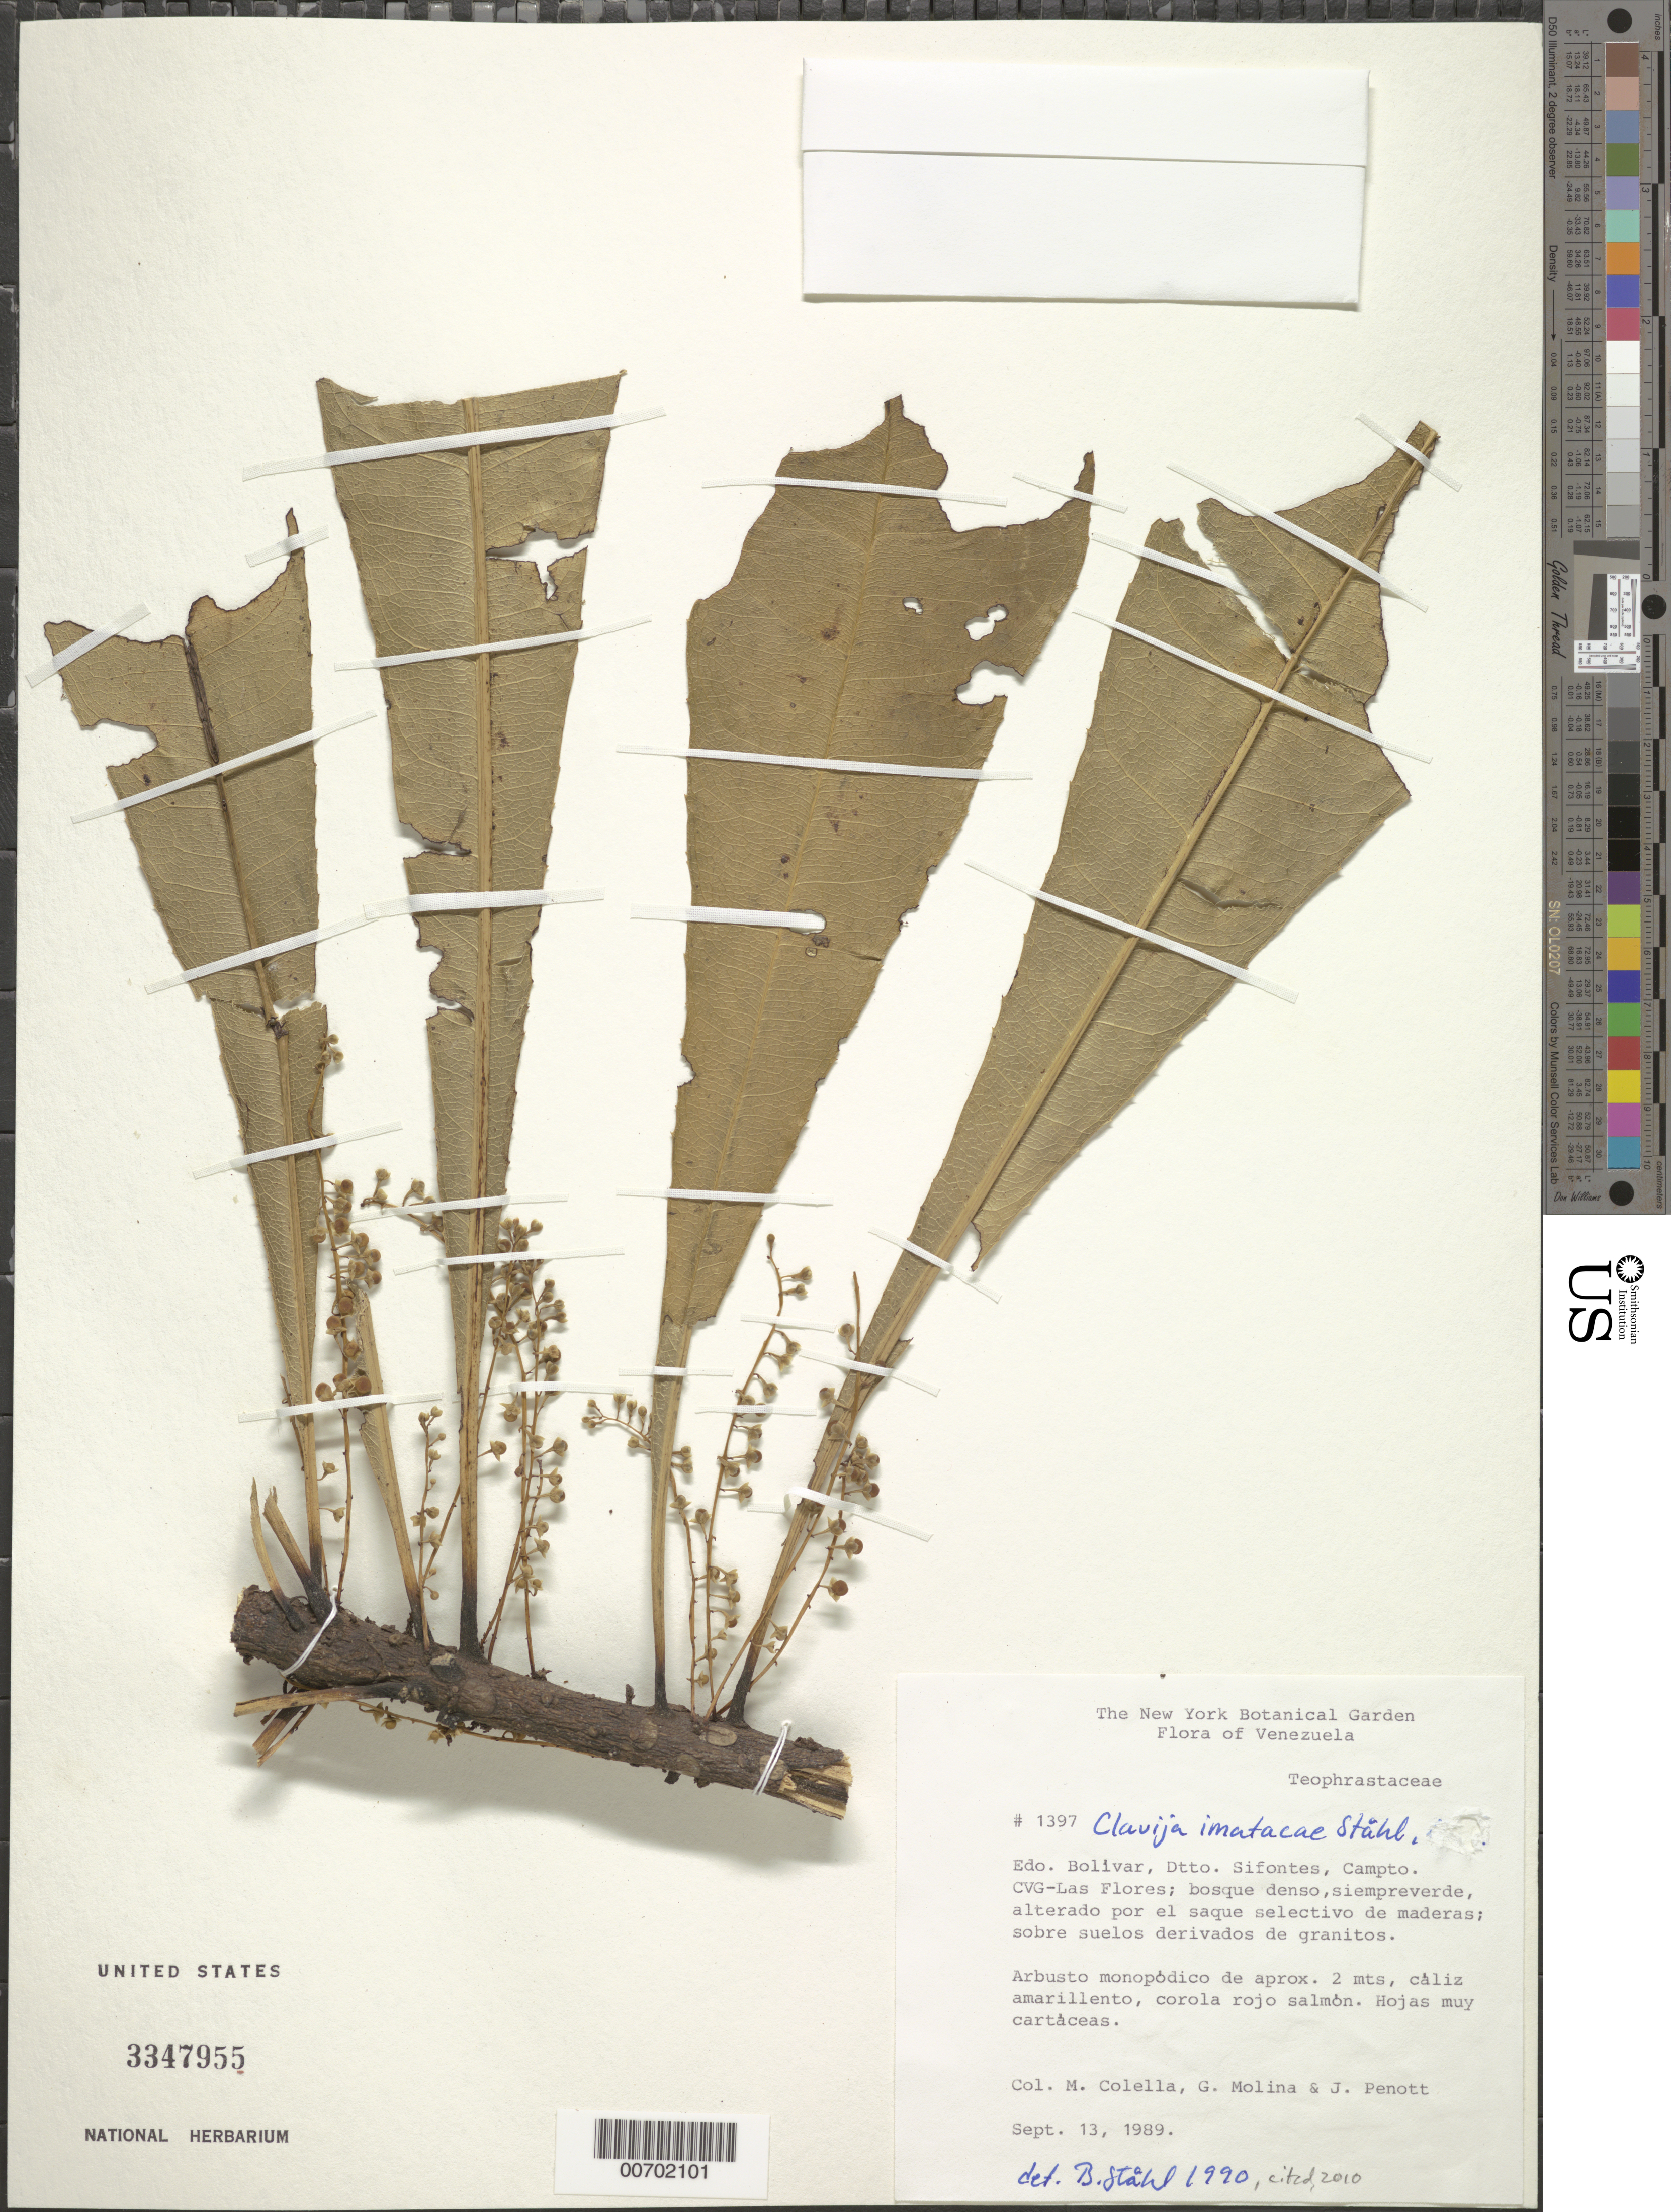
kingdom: Plantae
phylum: Tracheophyta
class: Magnoliopsida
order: Ericales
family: Primulaceae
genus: Clavija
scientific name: Clavija imatacae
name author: B. Ståhl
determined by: Ståhl, B.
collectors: M. Colella, G. I. Molina & J. Penott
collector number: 1397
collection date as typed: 13-Sep-89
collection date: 1989-09-13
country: Venezuela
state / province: Bolívar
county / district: Sifontes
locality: Campto. CVG-Las Flores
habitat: Bosque denso, siempreverde, sobre suelos derivados de granitos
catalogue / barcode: US 3347955